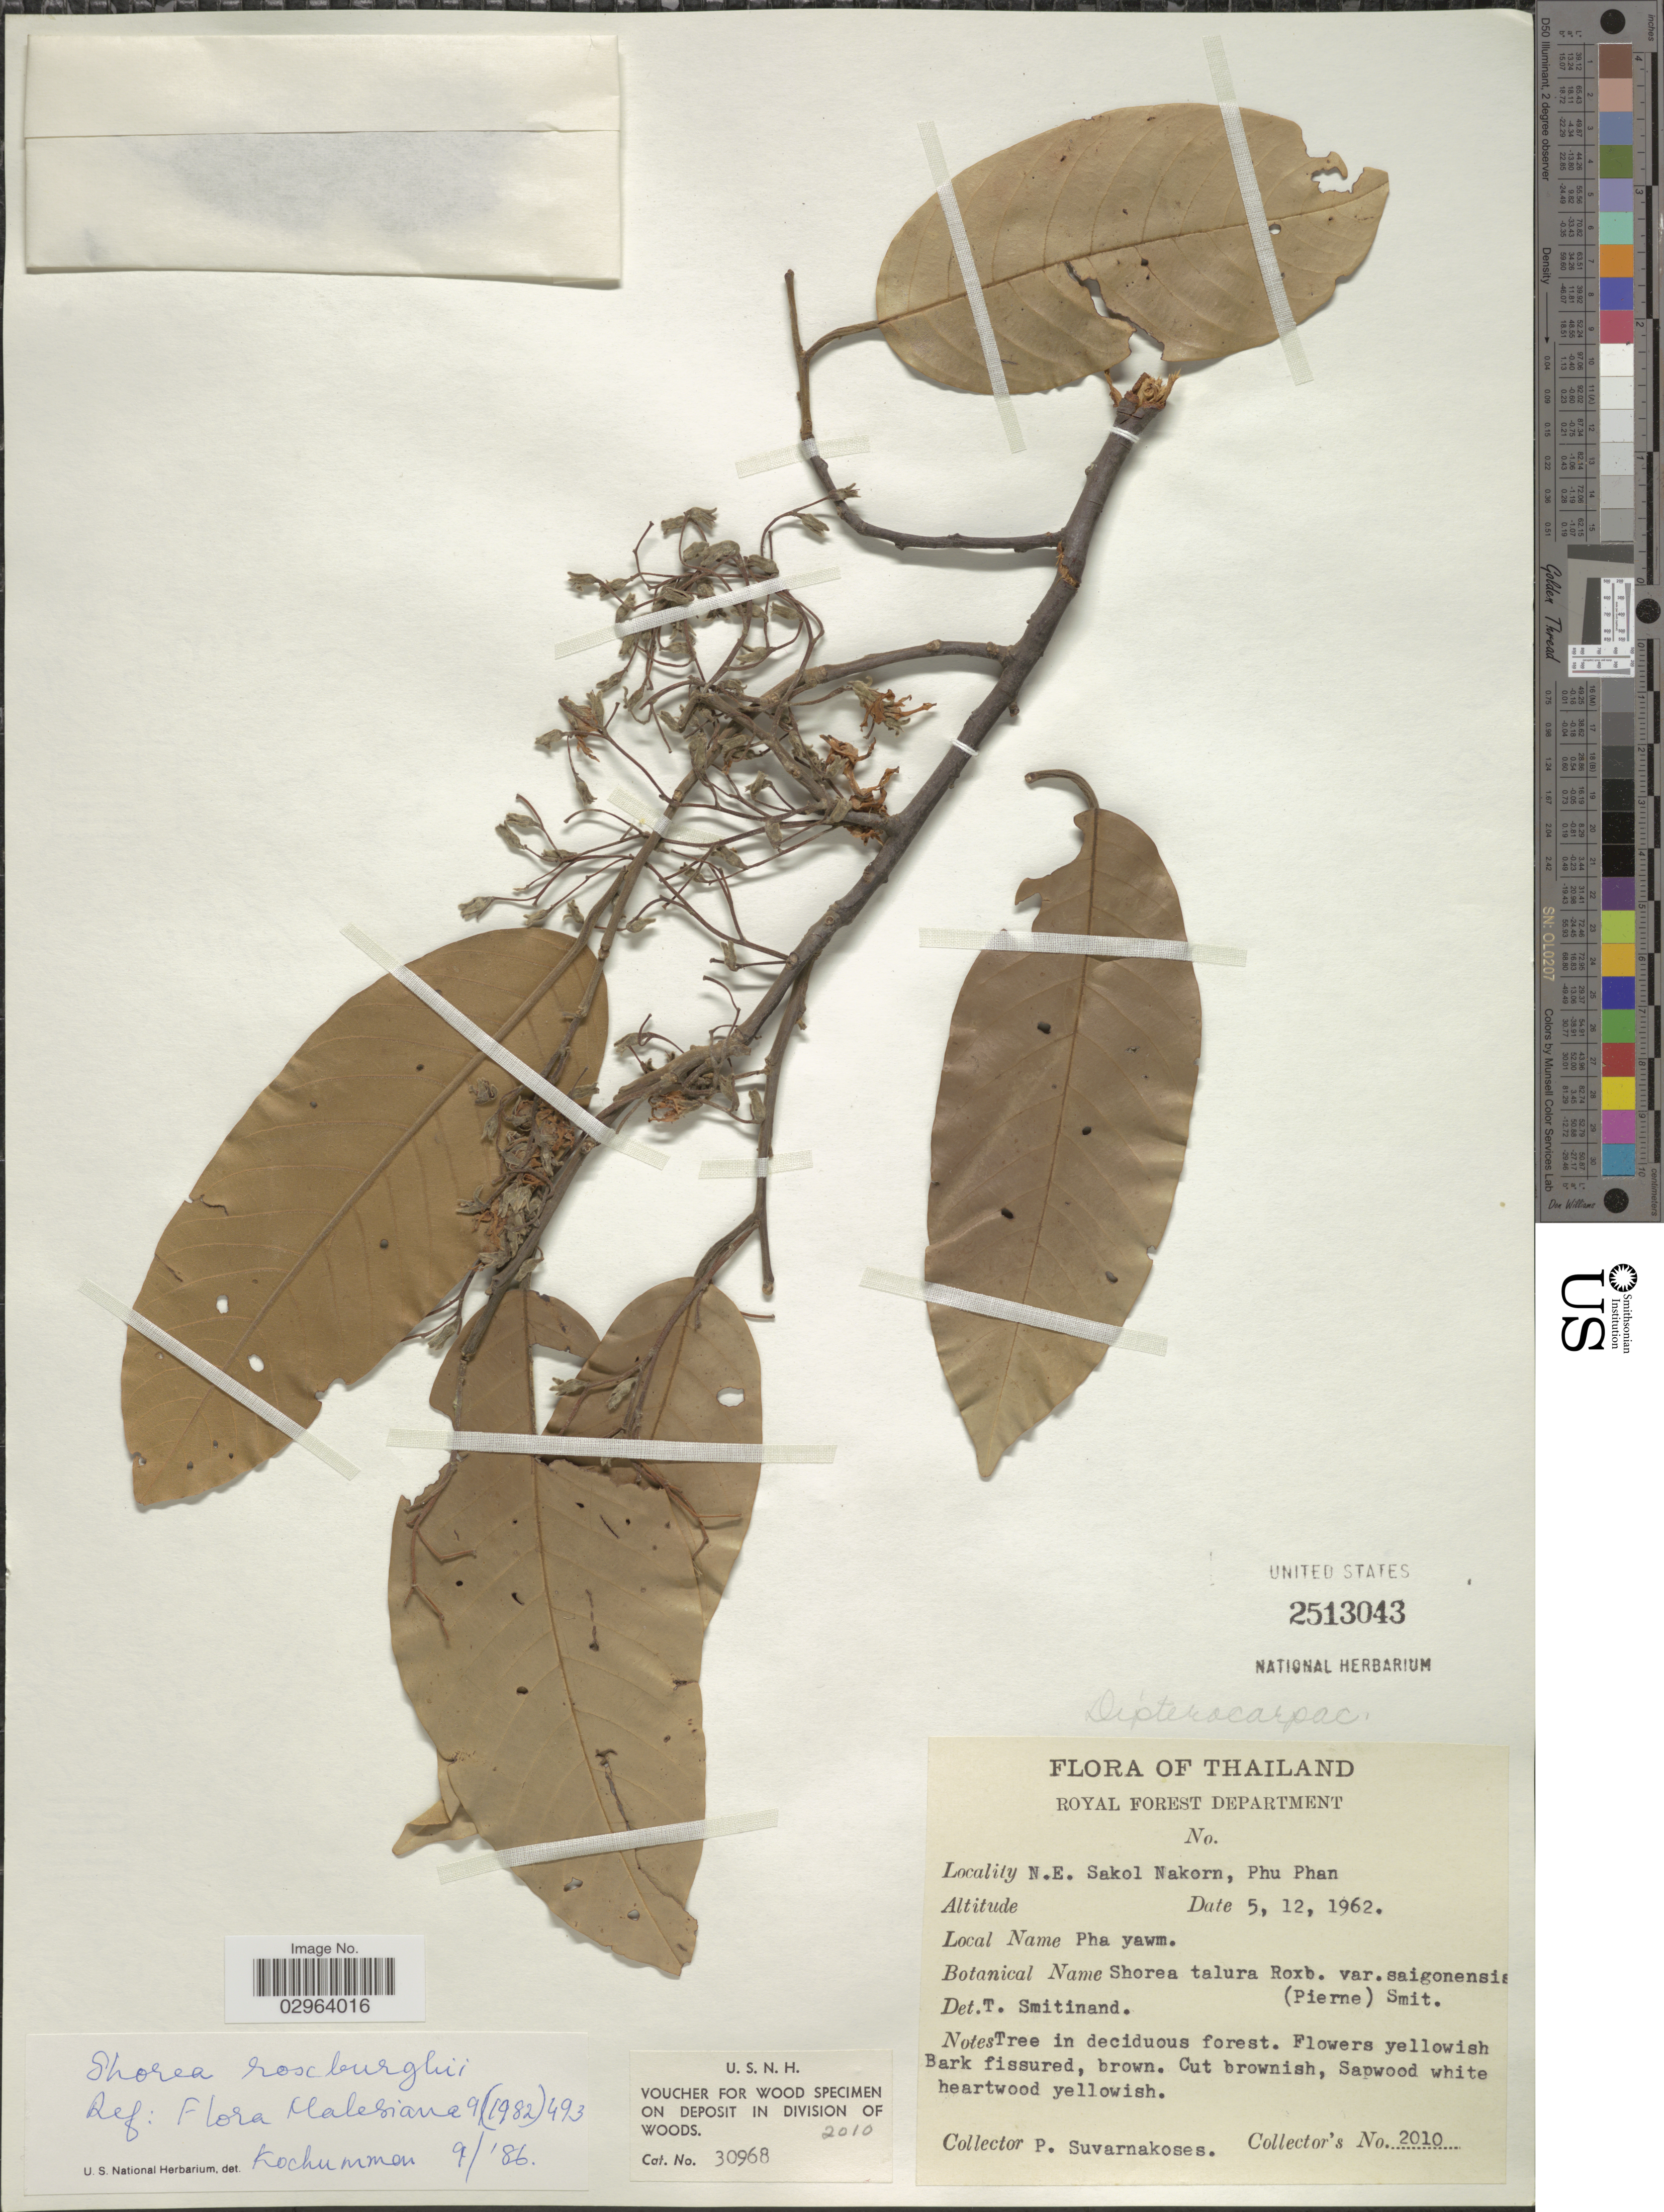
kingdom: Plantae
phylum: Tracheophyta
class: Magnoliopsida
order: Malvales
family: Dipterocarpaceae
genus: Anthoshorea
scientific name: Anthoshorea roxburghii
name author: (G. Don) P.S. Ashton & J. Heck.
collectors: P. Suvarnakoses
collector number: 2010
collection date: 1962-12-05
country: Thailand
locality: N.E. Sakol Nakorn, Phu Phan.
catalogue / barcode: US 2513043